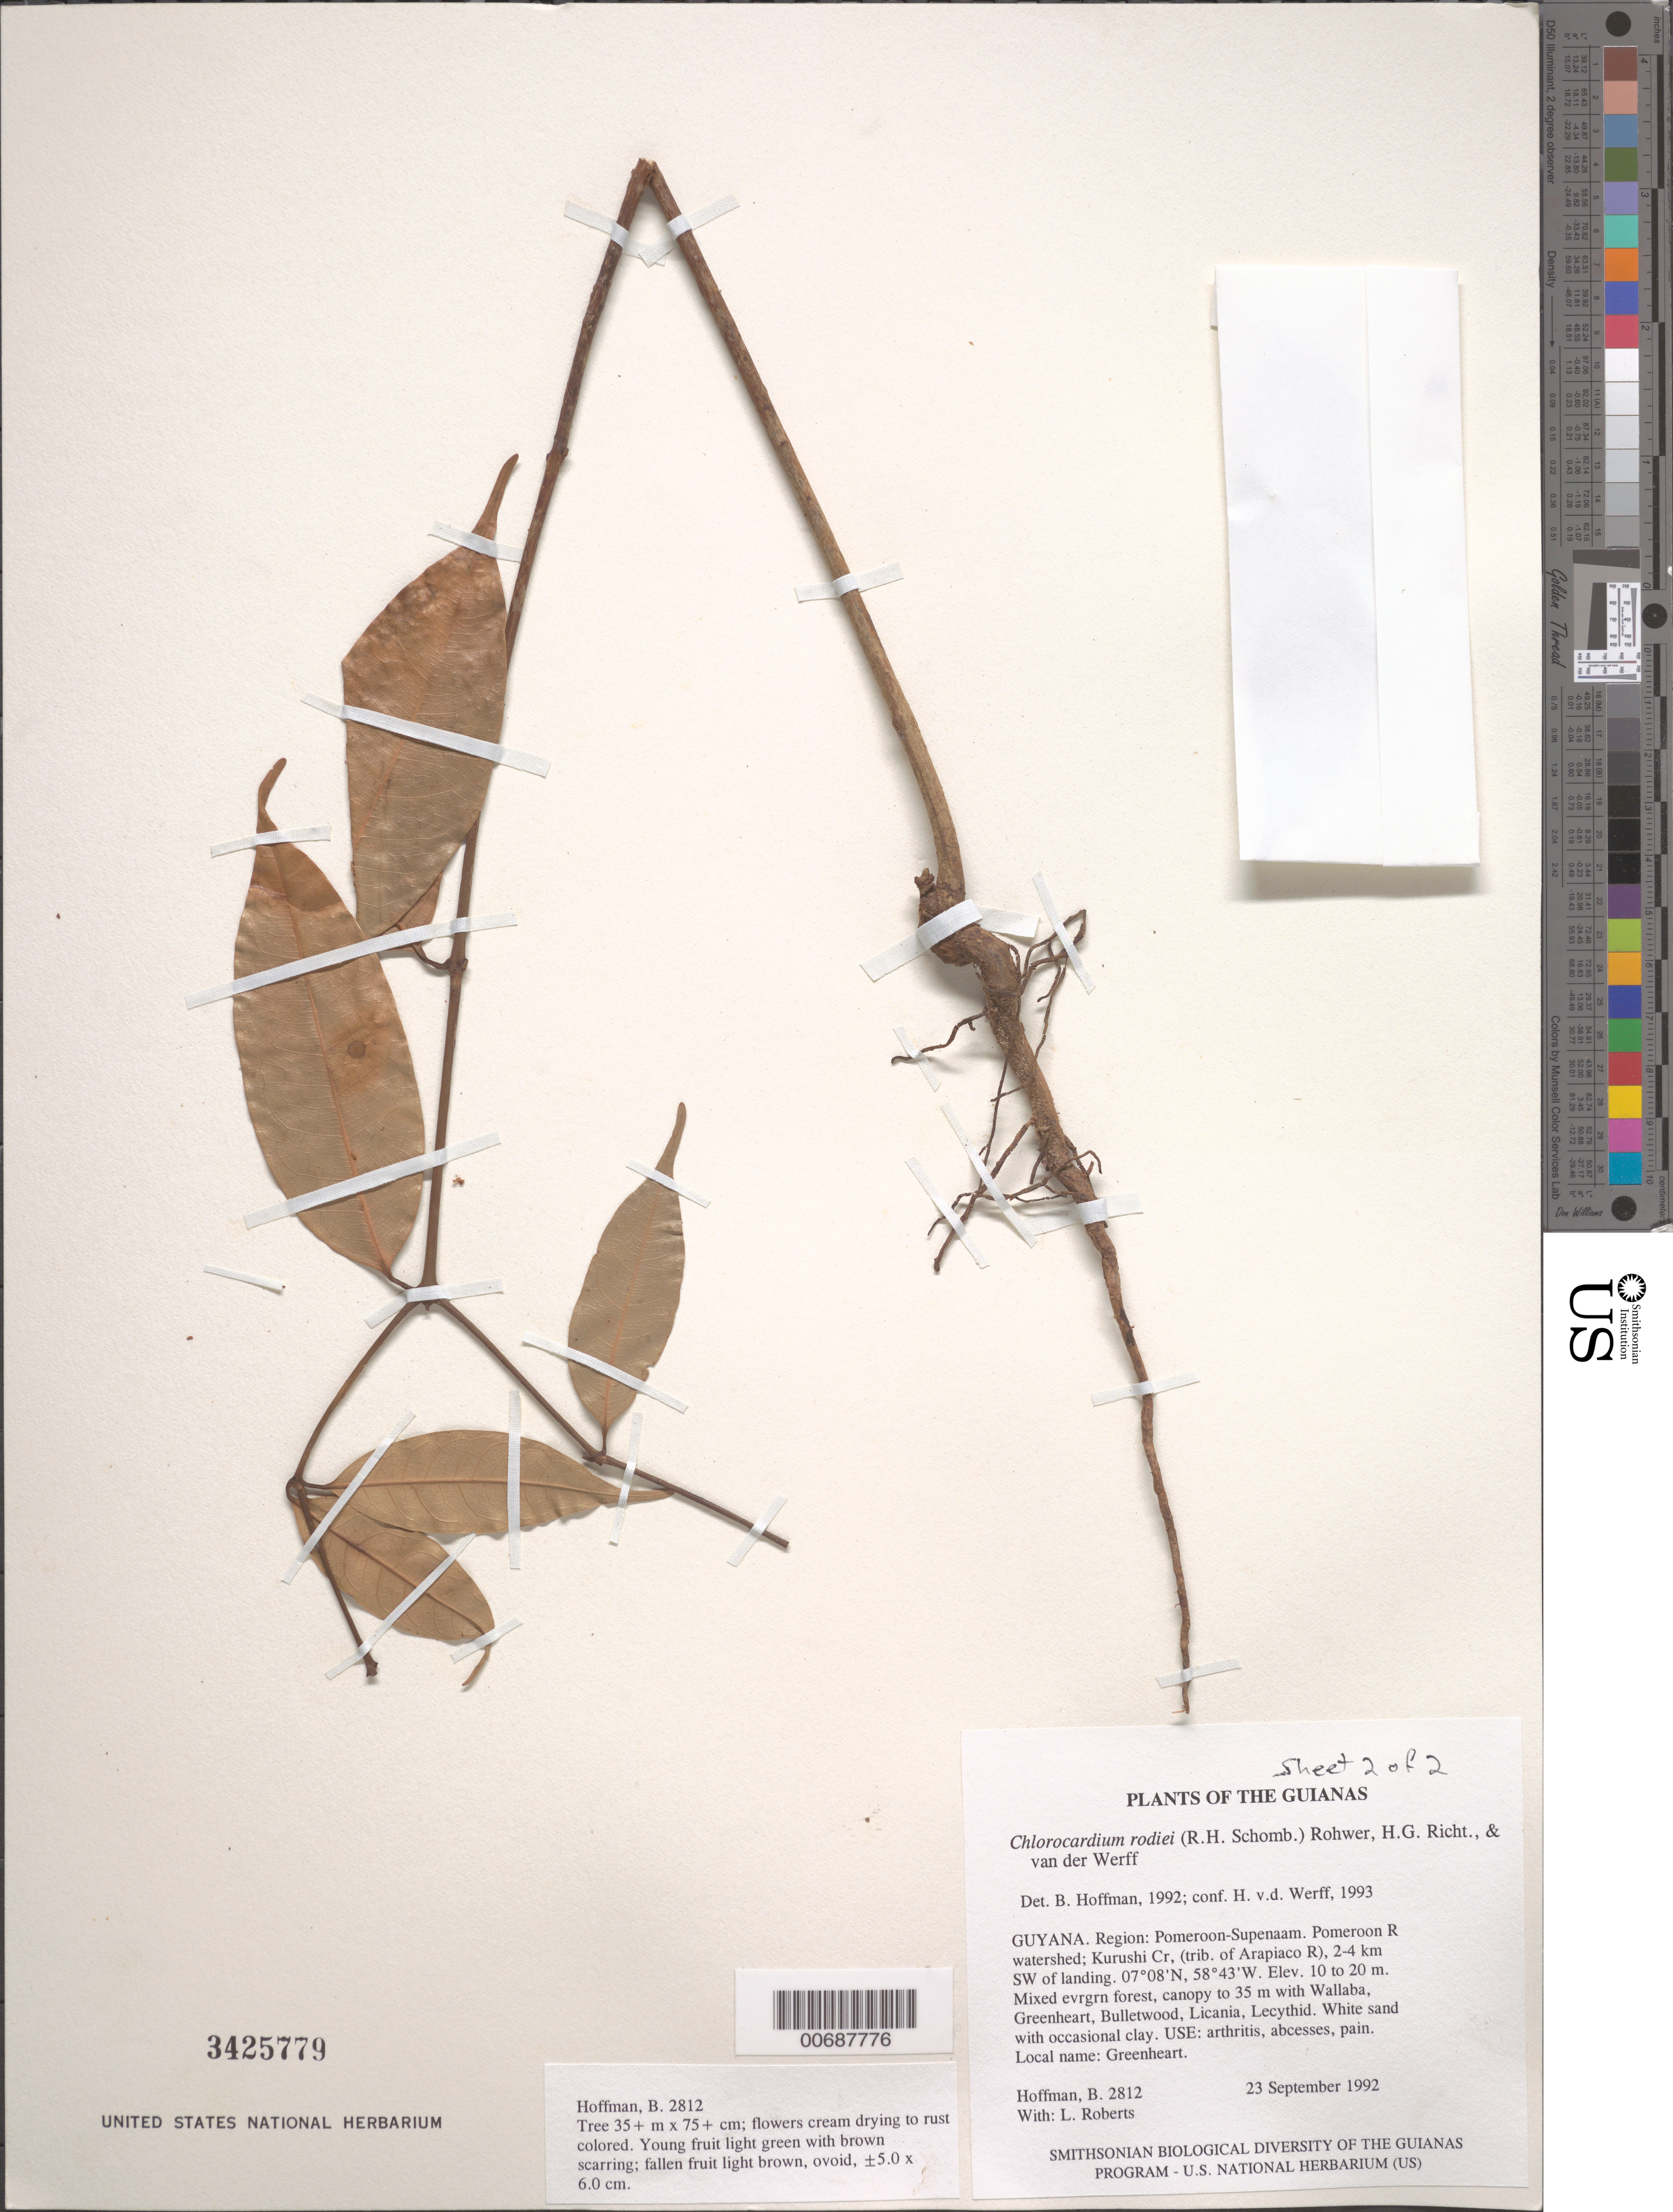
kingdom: Plantae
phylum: Tracheophyta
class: Magnoliopsida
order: Laurales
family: Lauraceae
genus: Chlorocardium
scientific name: Chlorocardium rodiei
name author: (R.H. Schomb.) Rohwer et al.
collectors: B. Hoffman & L. Roberts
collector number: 2812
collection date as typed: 23 September 1992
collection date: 1992-09-23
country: Guyana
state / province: Pomeroon-Supenaam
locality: Pomeroon River watershed; Kurushi Creek, (trib. of Arapiaco R), 2-4 km SW of landing along logging road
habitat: Mixed evrgrn forest, canopy to 35 m with Wallaba, Greenheart, Bulletwood, Licania, Lecythid. White sand with occasional clay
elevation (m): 10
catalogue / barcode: US 3425779